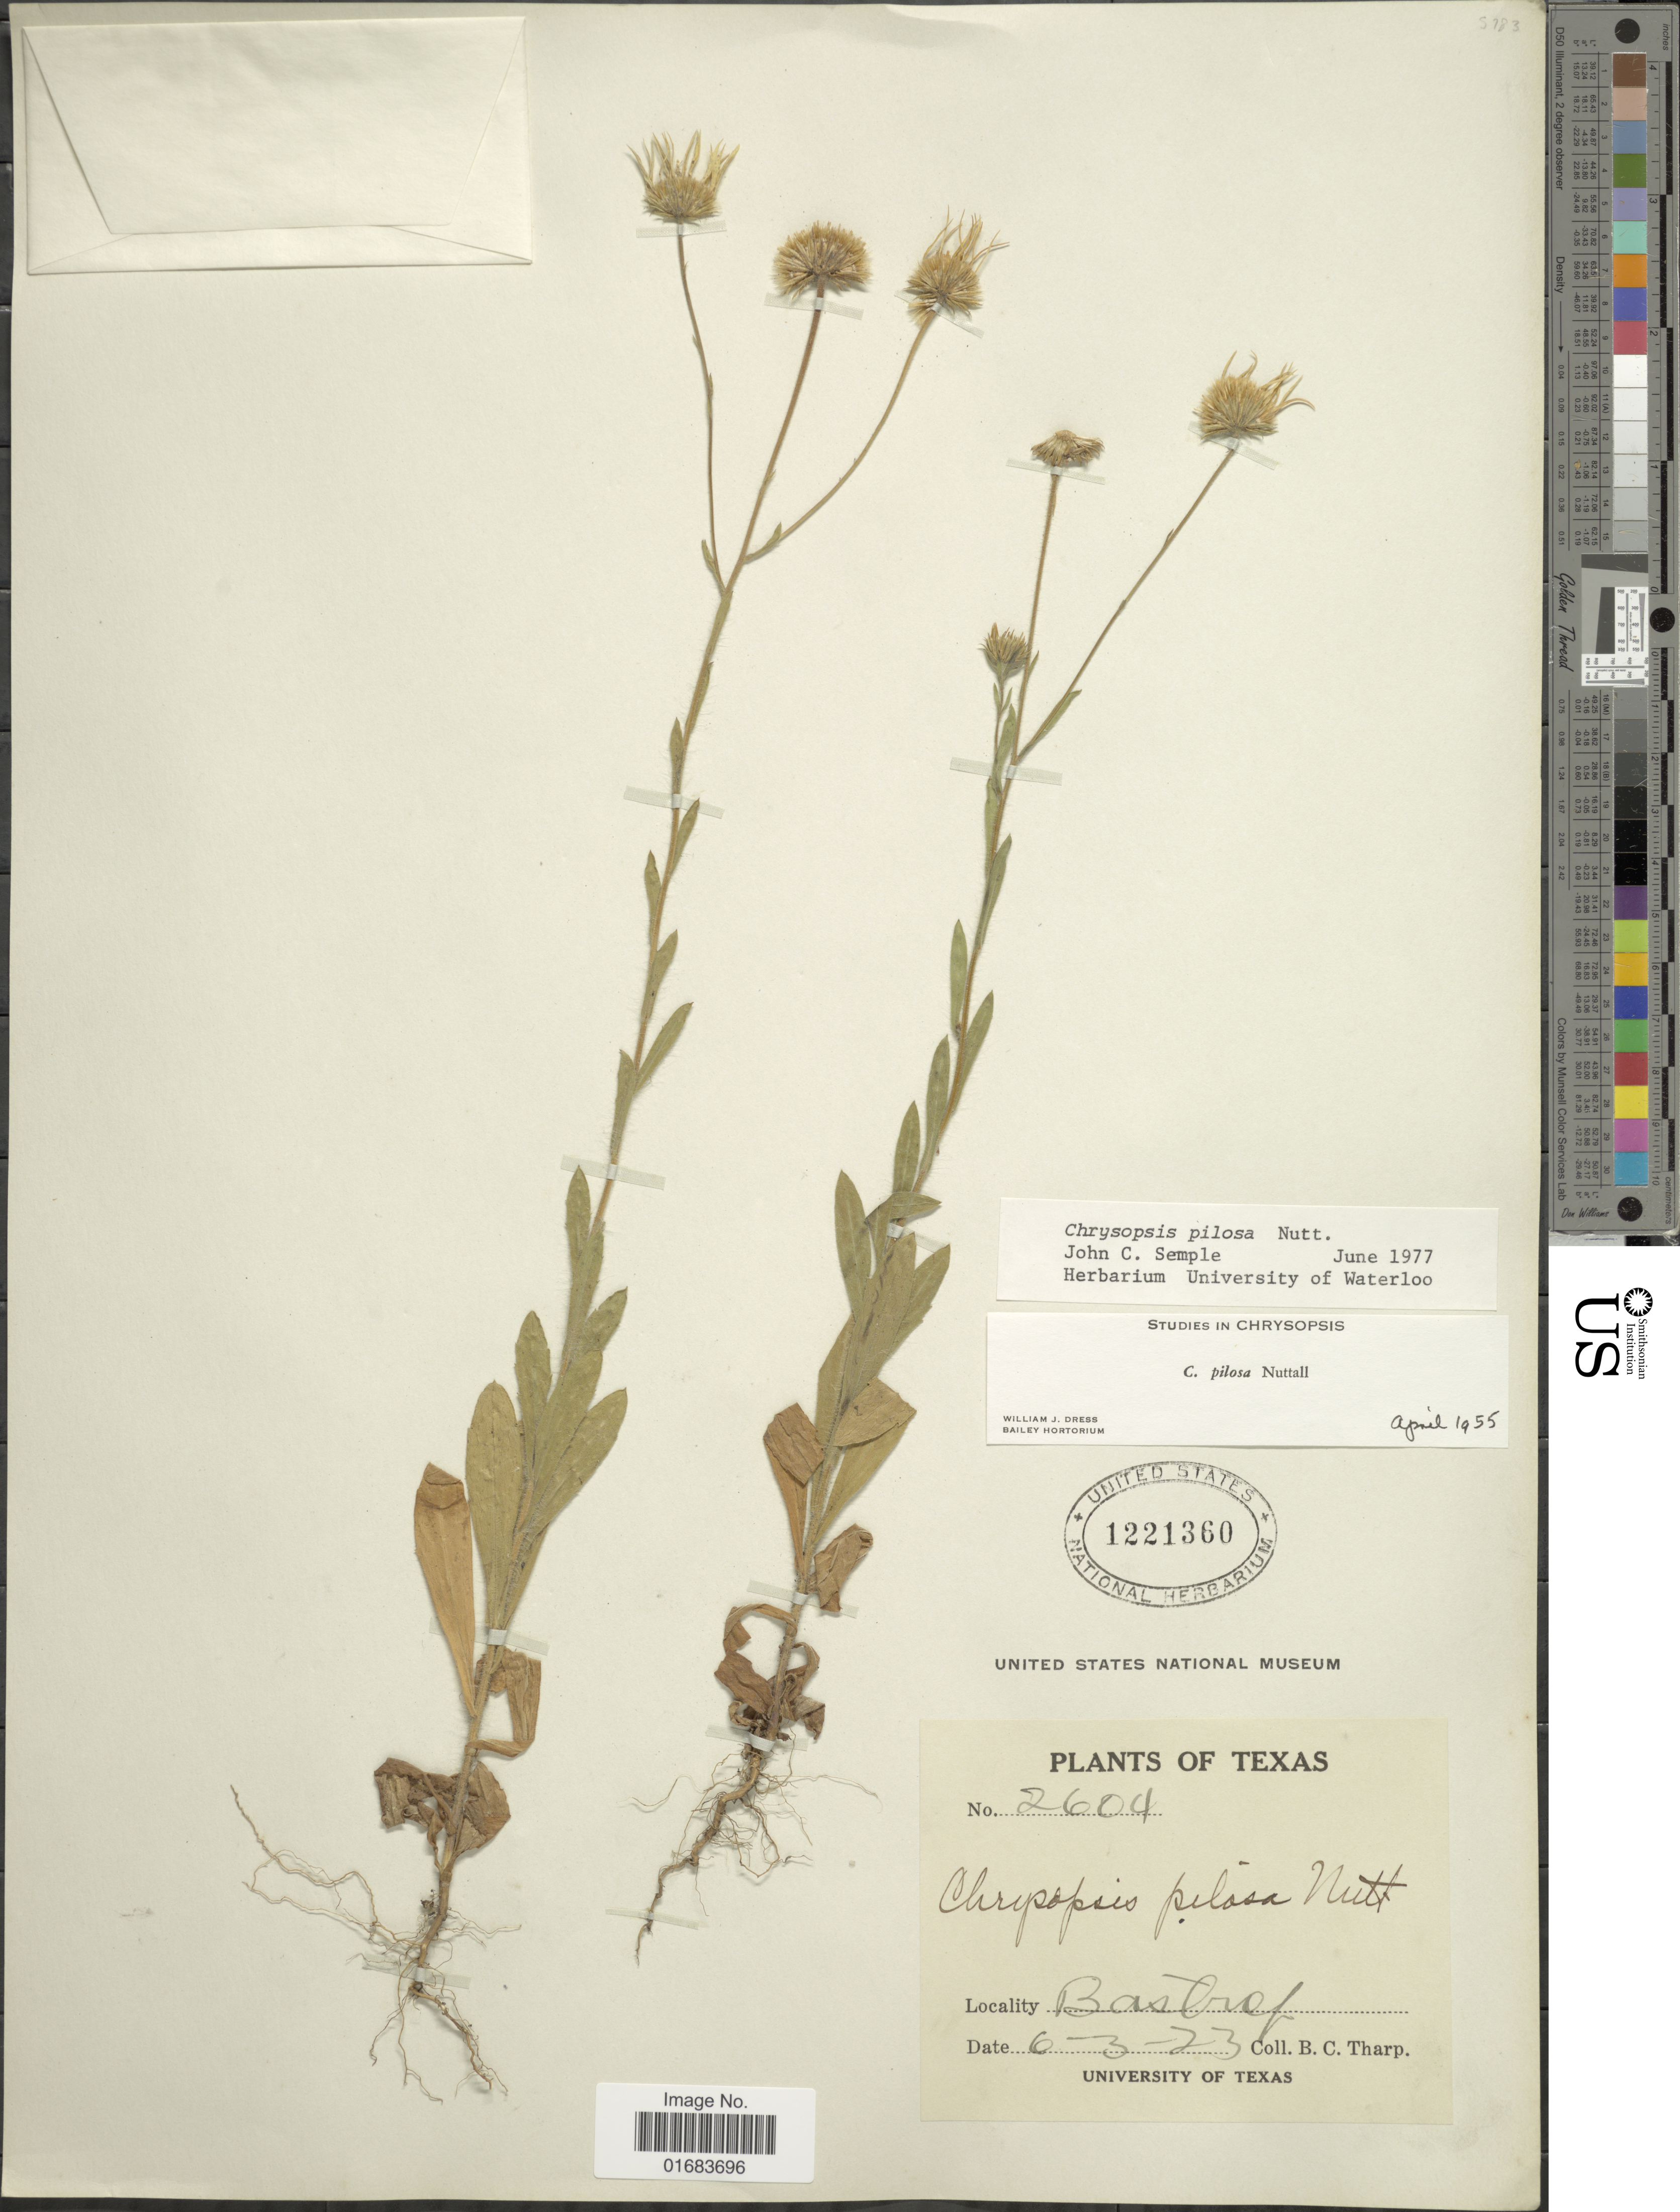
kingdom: Plantae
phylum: Tracheophyta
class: Magnoliopsida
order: Asterales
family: Asteraceae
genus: Chrysopsis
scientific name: Chrysopsis pilosa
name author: Nutt.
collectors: B. C. Tharp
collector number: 2604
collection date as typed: Transcribed d/m/y: 3/6/23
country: United States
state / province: Texas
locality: Bastrop.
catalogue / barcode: US 1221360